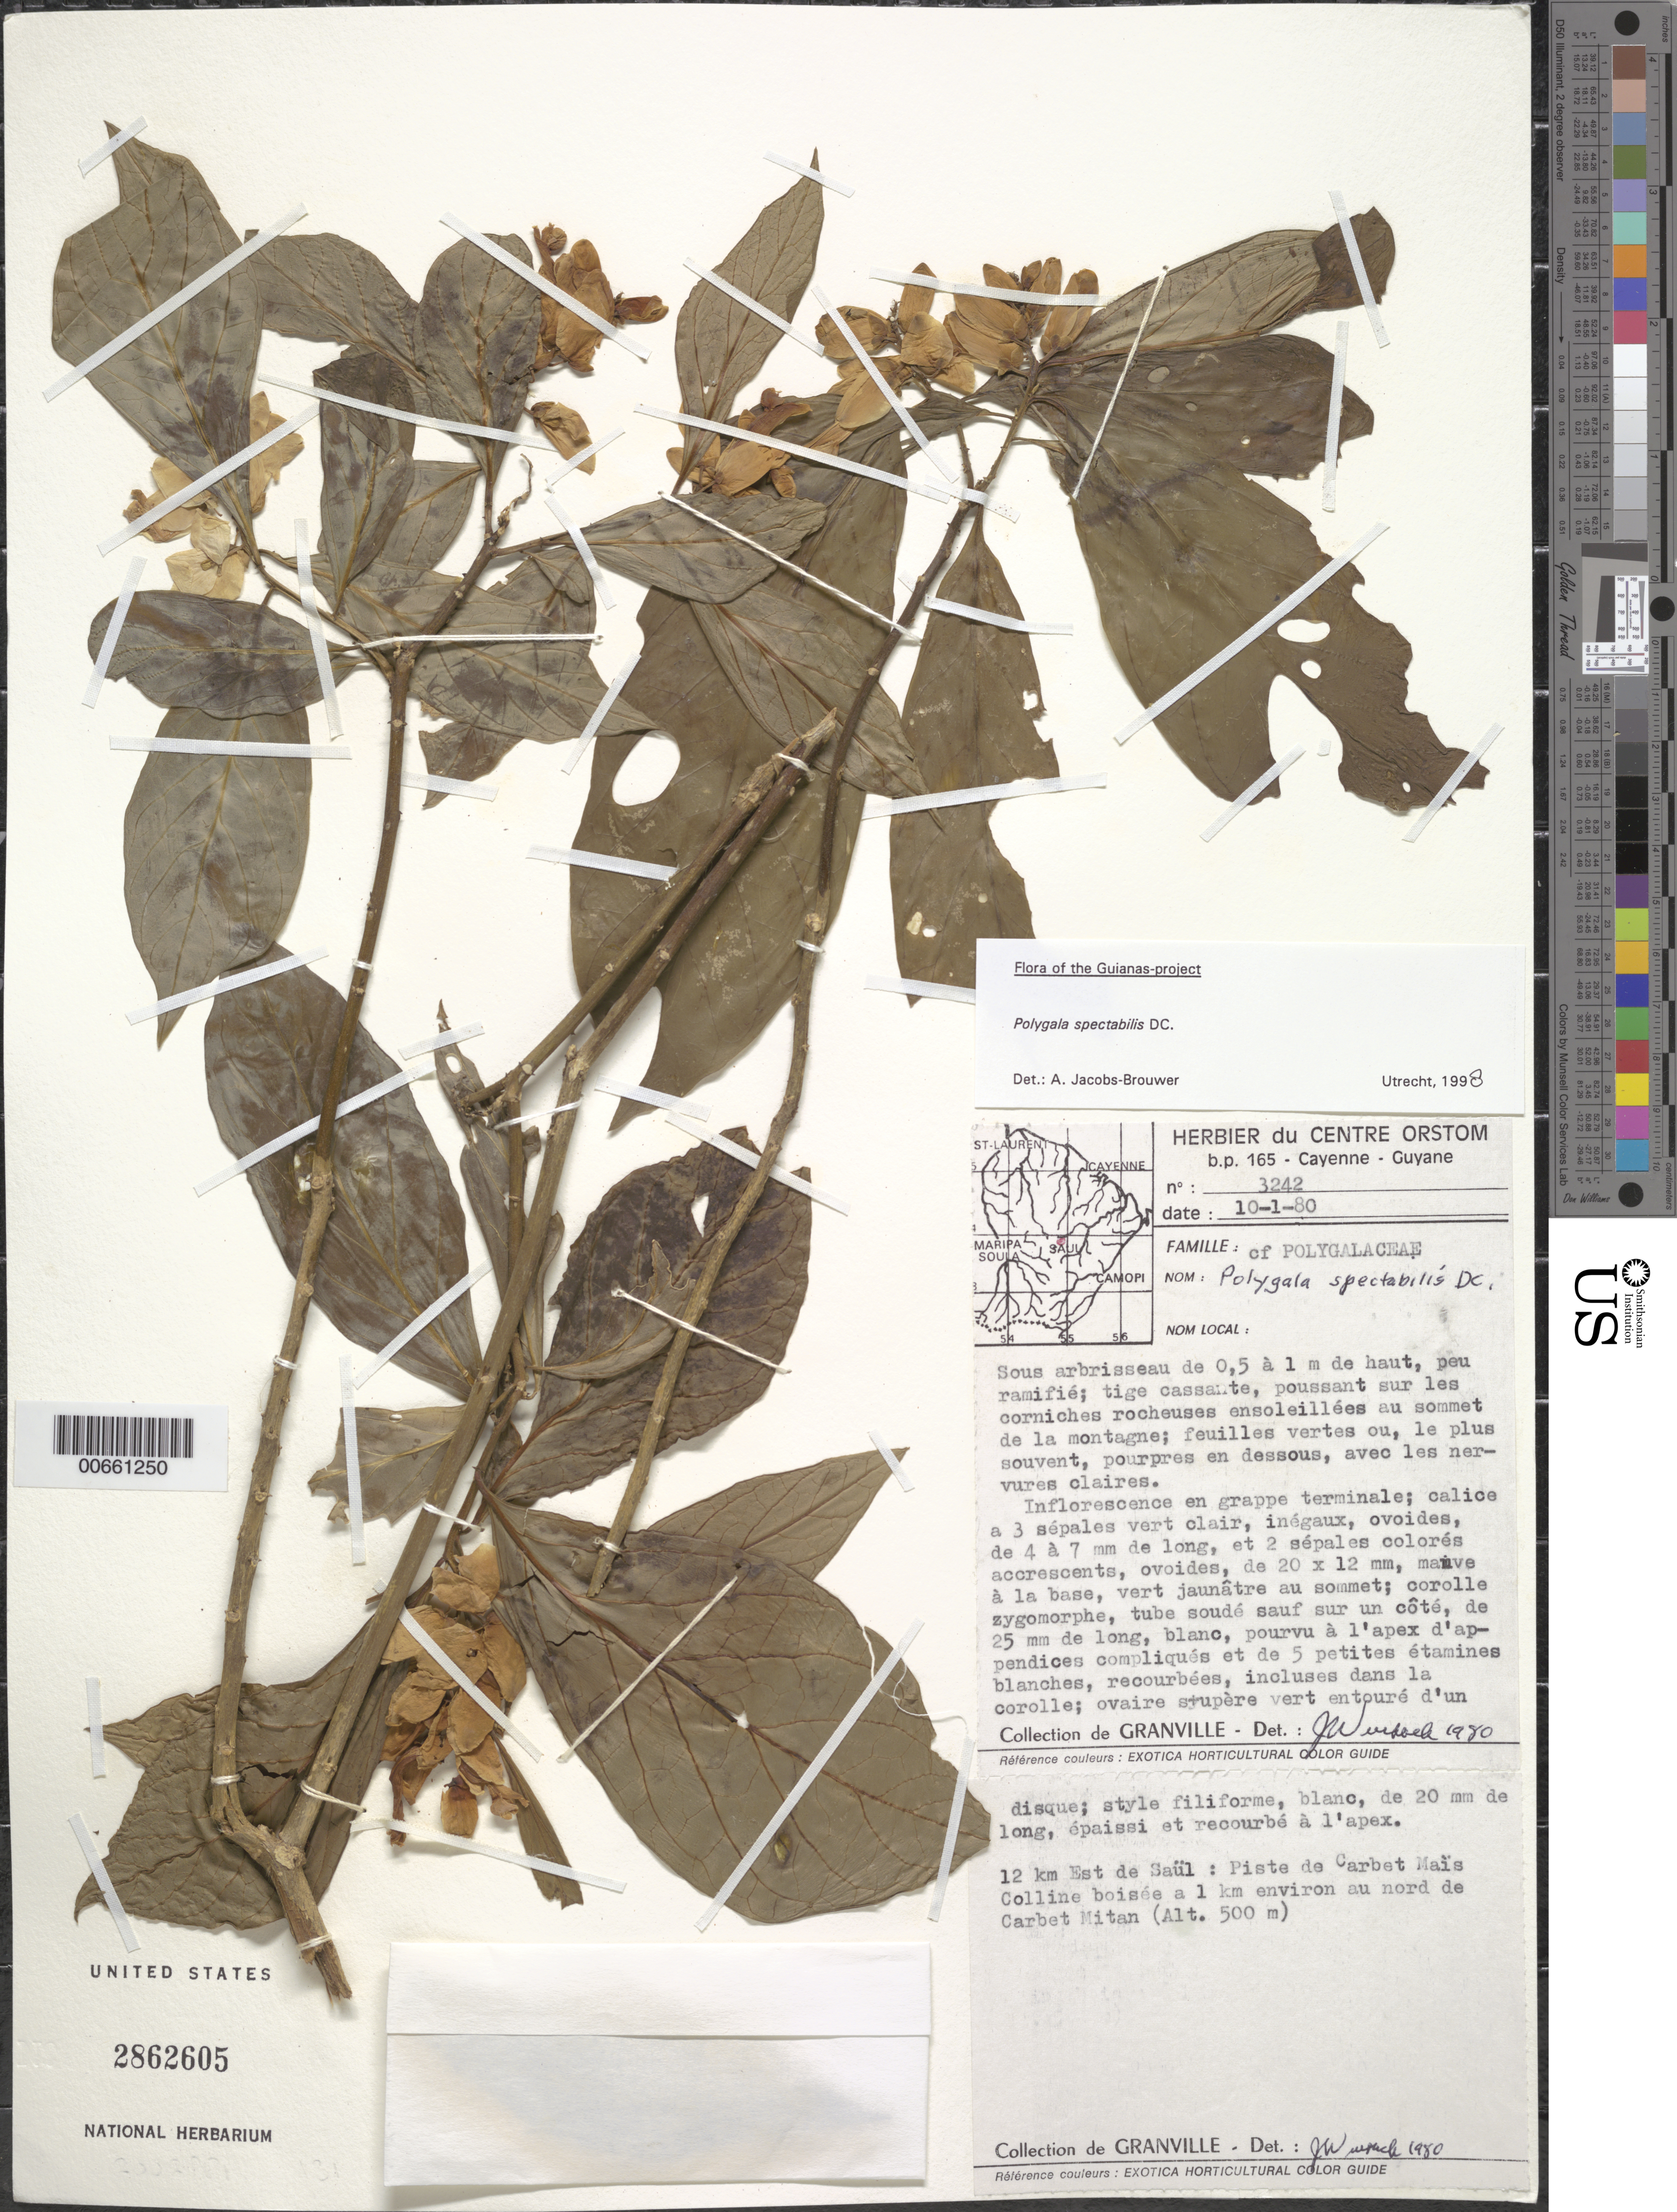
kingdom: Plantae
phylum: Tracheophyta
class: Magnoliopsida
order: Fabales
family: Polygalaceae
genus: Caamembeca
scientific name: Caamembeca spectabilis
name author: (DC.) J.F.B. Pastore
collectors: J.-J. de Granville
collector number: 3242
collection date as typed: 10-Jan-80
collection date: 1980-01-10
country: French Guiana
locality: Saül, 12 km E de; Piste de Carbet Maïs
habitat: Corniches rocheuses ensoleillees au sommet de la montagne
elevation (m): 500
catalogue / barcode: US 2862605